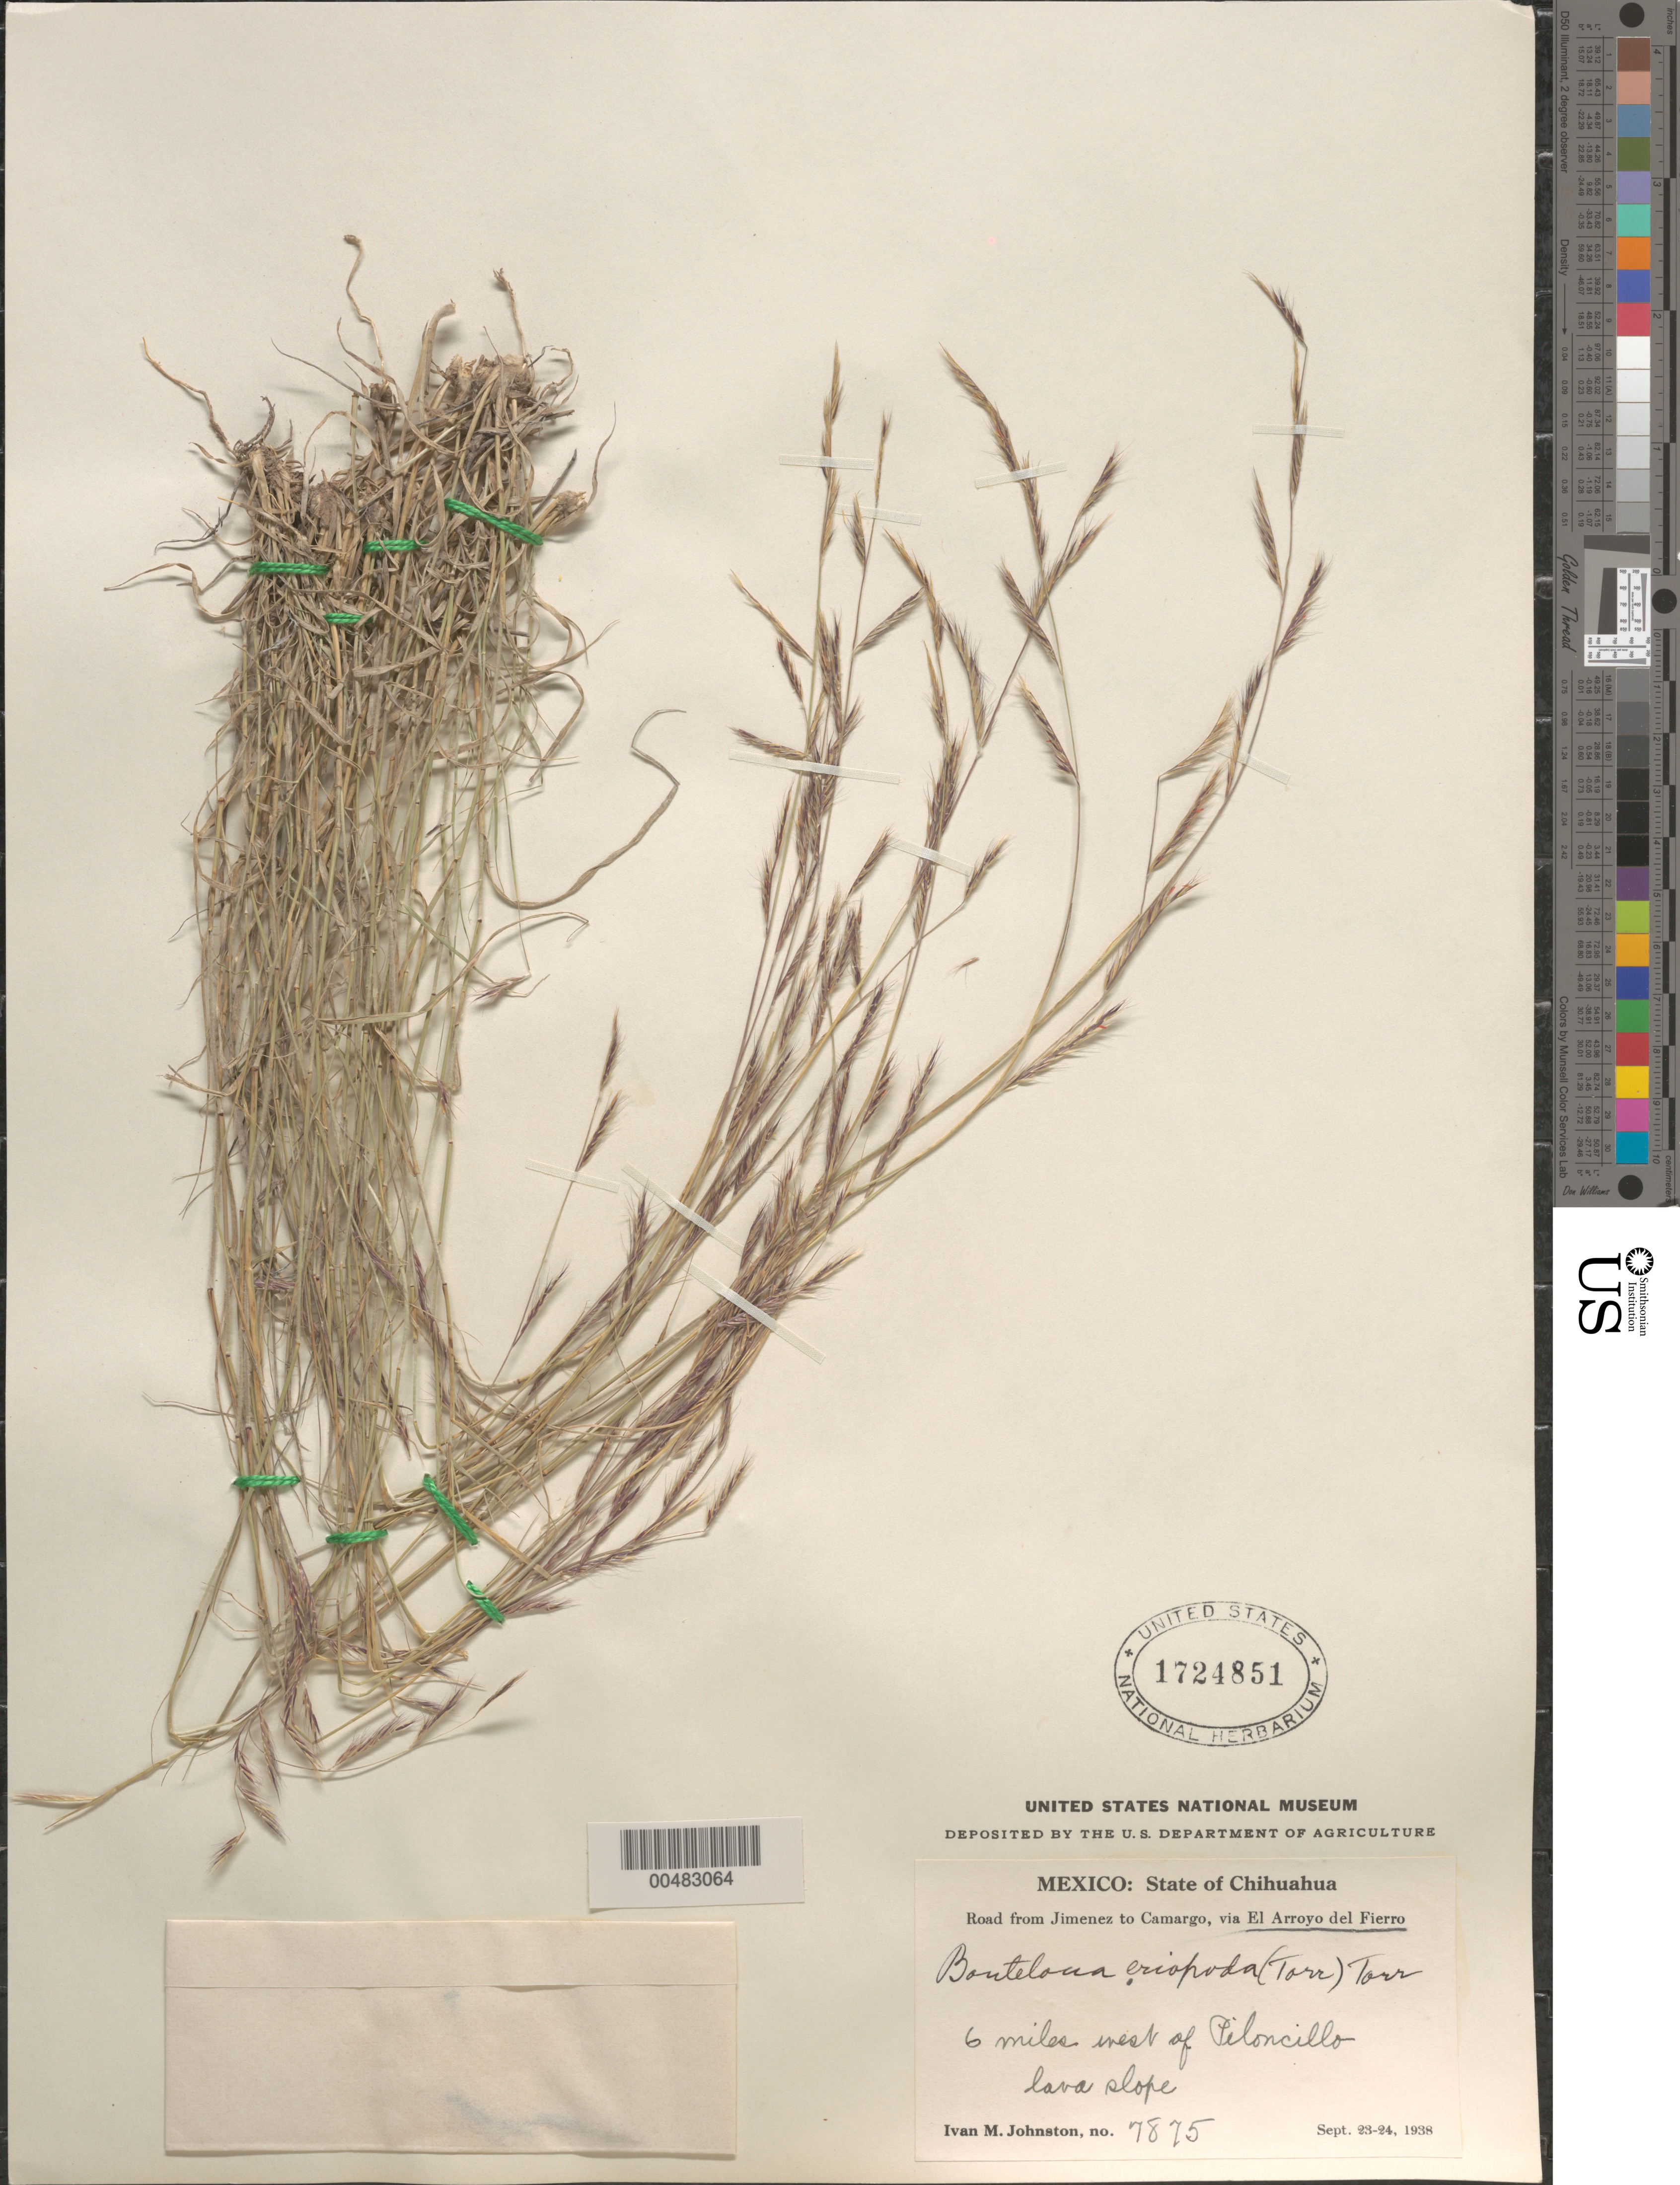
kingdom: Plantae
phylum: Tracheophyta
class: Liliopsida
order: Poales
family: Poaceae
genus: Bouteloua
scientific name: Bouteloua eriopoda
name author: (Torr.) Torr.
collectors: I.M. Johnston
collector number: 7875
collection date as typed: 23 Sep 1938 to 24 Sep 1938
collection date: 1938-09-23/1938-09-24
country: Mexico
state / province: Chihuahua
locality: Rd from Jimenez to Camargo, via El Arroyo del Fierro, 6 mi W of Piloncillo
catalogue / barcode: US 1724851